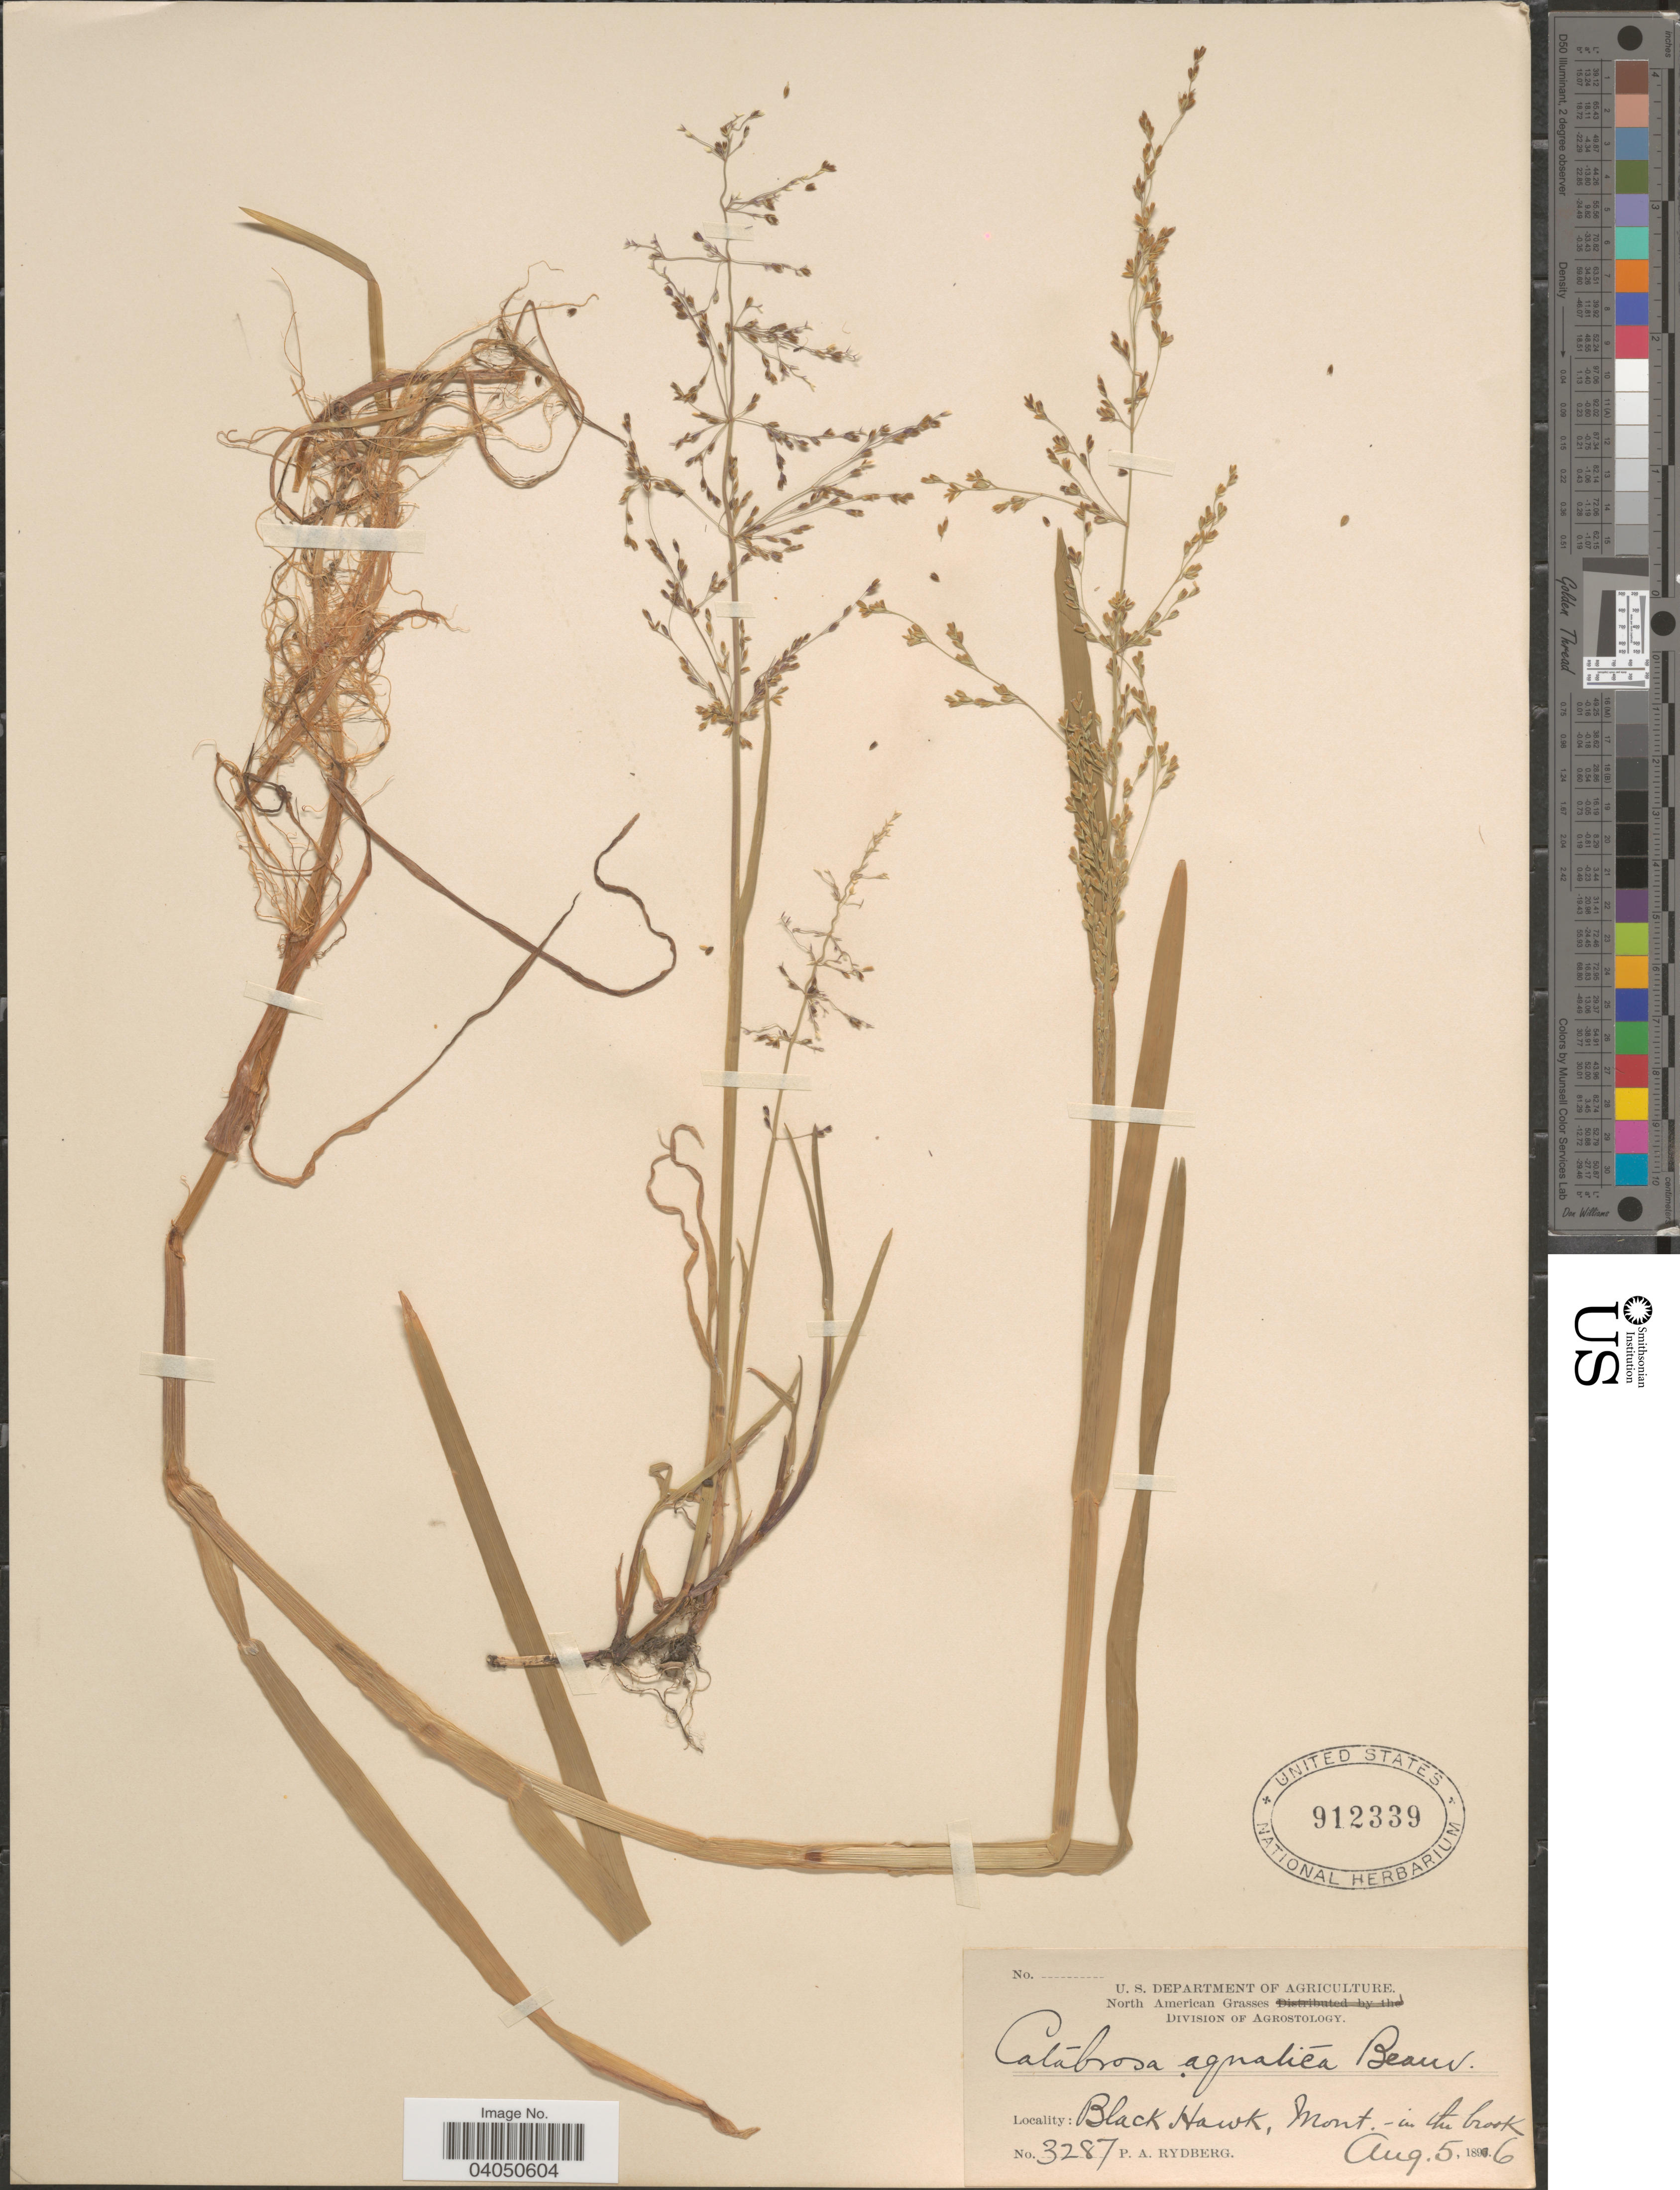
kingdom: Plantae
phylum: Tracheophyta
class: Liliopsida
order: Poales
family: Poaceae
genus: Catabrosa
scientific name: Catabrosa aquatica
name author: (L.) P. Beauv.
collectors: P. A. Rydberg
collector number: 3287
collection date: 1896-08-05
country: United States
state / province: Montana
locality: Black Hawk.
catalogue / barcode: US 912339